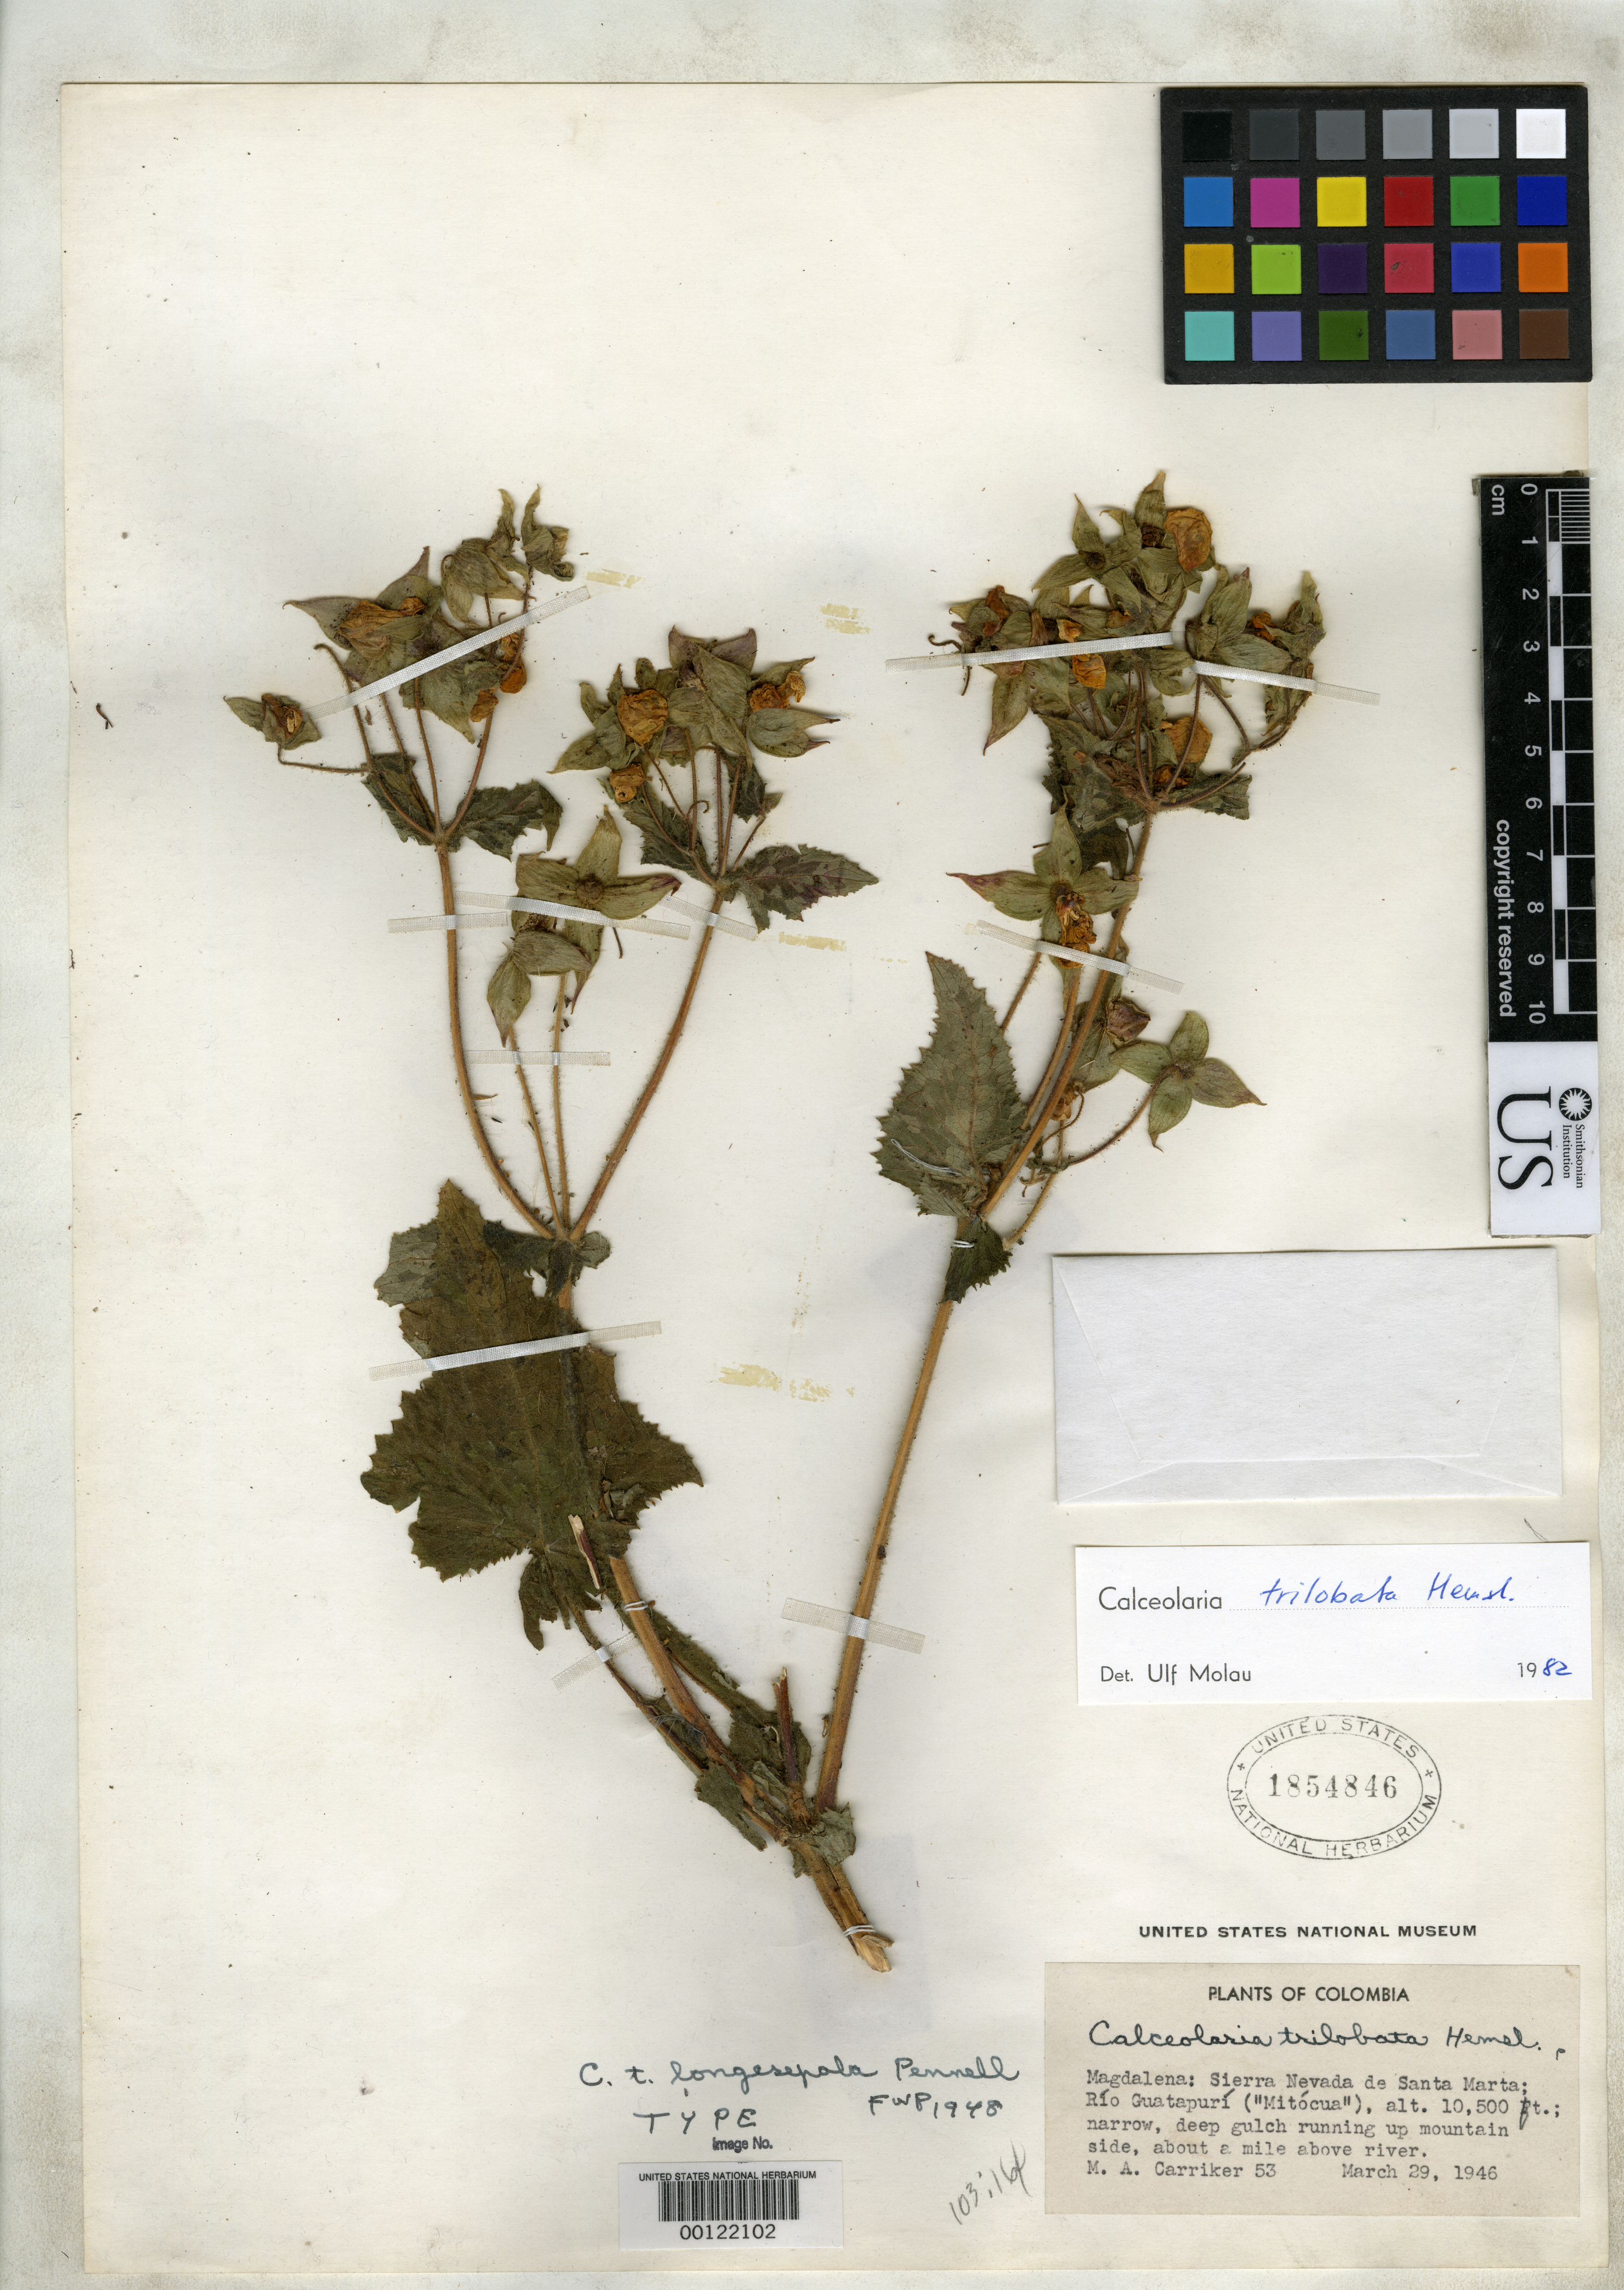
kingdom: Plantae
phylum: Tracheophyta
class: Magnoliopsida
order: Lamiales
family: Calceolariaceae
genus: Calceolaria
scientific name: Calceolaria trilobata subsp. longesepala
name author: Pennell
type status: Holotype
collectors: M. A. Carriker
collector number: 53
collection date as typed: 29 Mar 1946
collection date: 1946-03-29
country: Colombia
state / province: Magdalena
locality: Rio Guatapuri.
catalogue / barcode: US 1854846